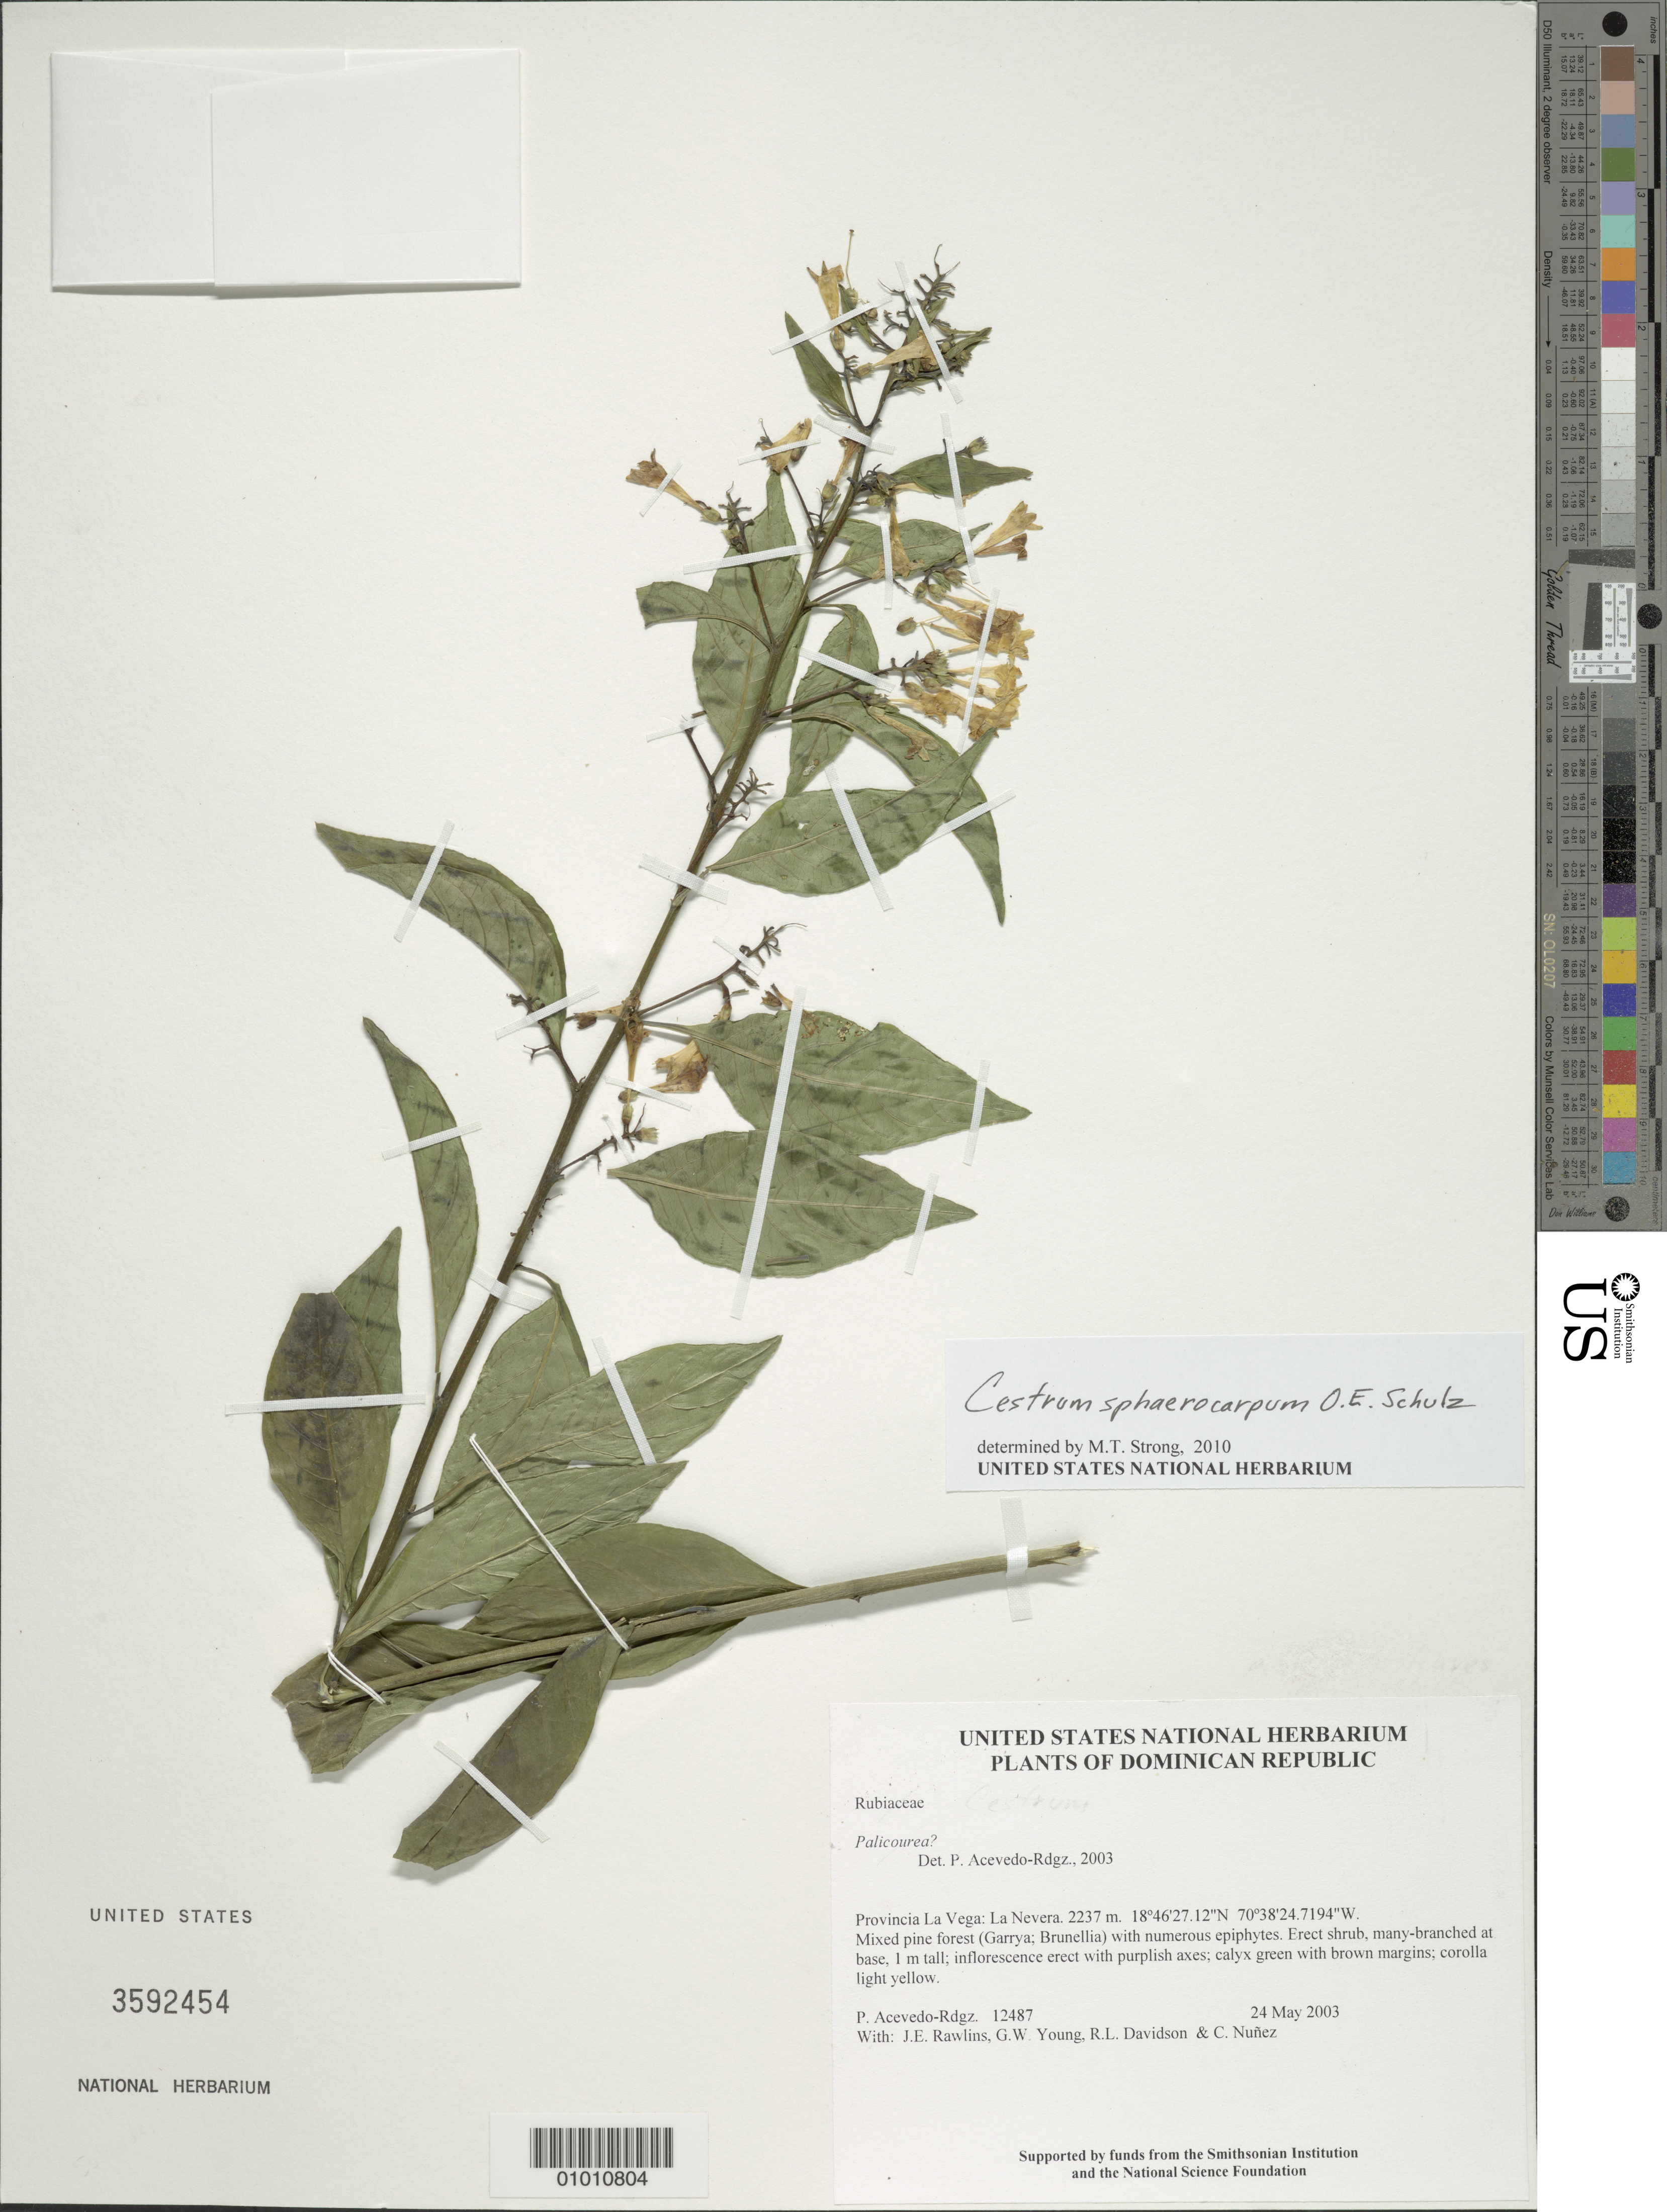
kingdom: Plantae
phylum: Tracheophyta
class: Magnoliopsida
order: Solanales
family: Solanaceae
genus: Cestrum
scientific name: Cestrum sphaerocarpum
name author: O.E. Schulz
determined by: Acevedo-Rodríguez, P., (BOT), Smithsonian Institution - National Museum of Natural History (UNITED STATES)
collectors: P. Acevedo-Rodr., J. Rawlins, G. Young, R. Davidson & C. Nunez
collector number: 12487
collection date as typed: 24 May 2003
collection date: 2003-05-24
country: Dominican Republic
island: Hispaniola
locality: Provincia La Vega: La Nevera.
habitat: Mixed pine forest (Garrya; Brunellia) with numerous epiphytes.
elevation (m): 2237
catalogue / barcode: US 3592454